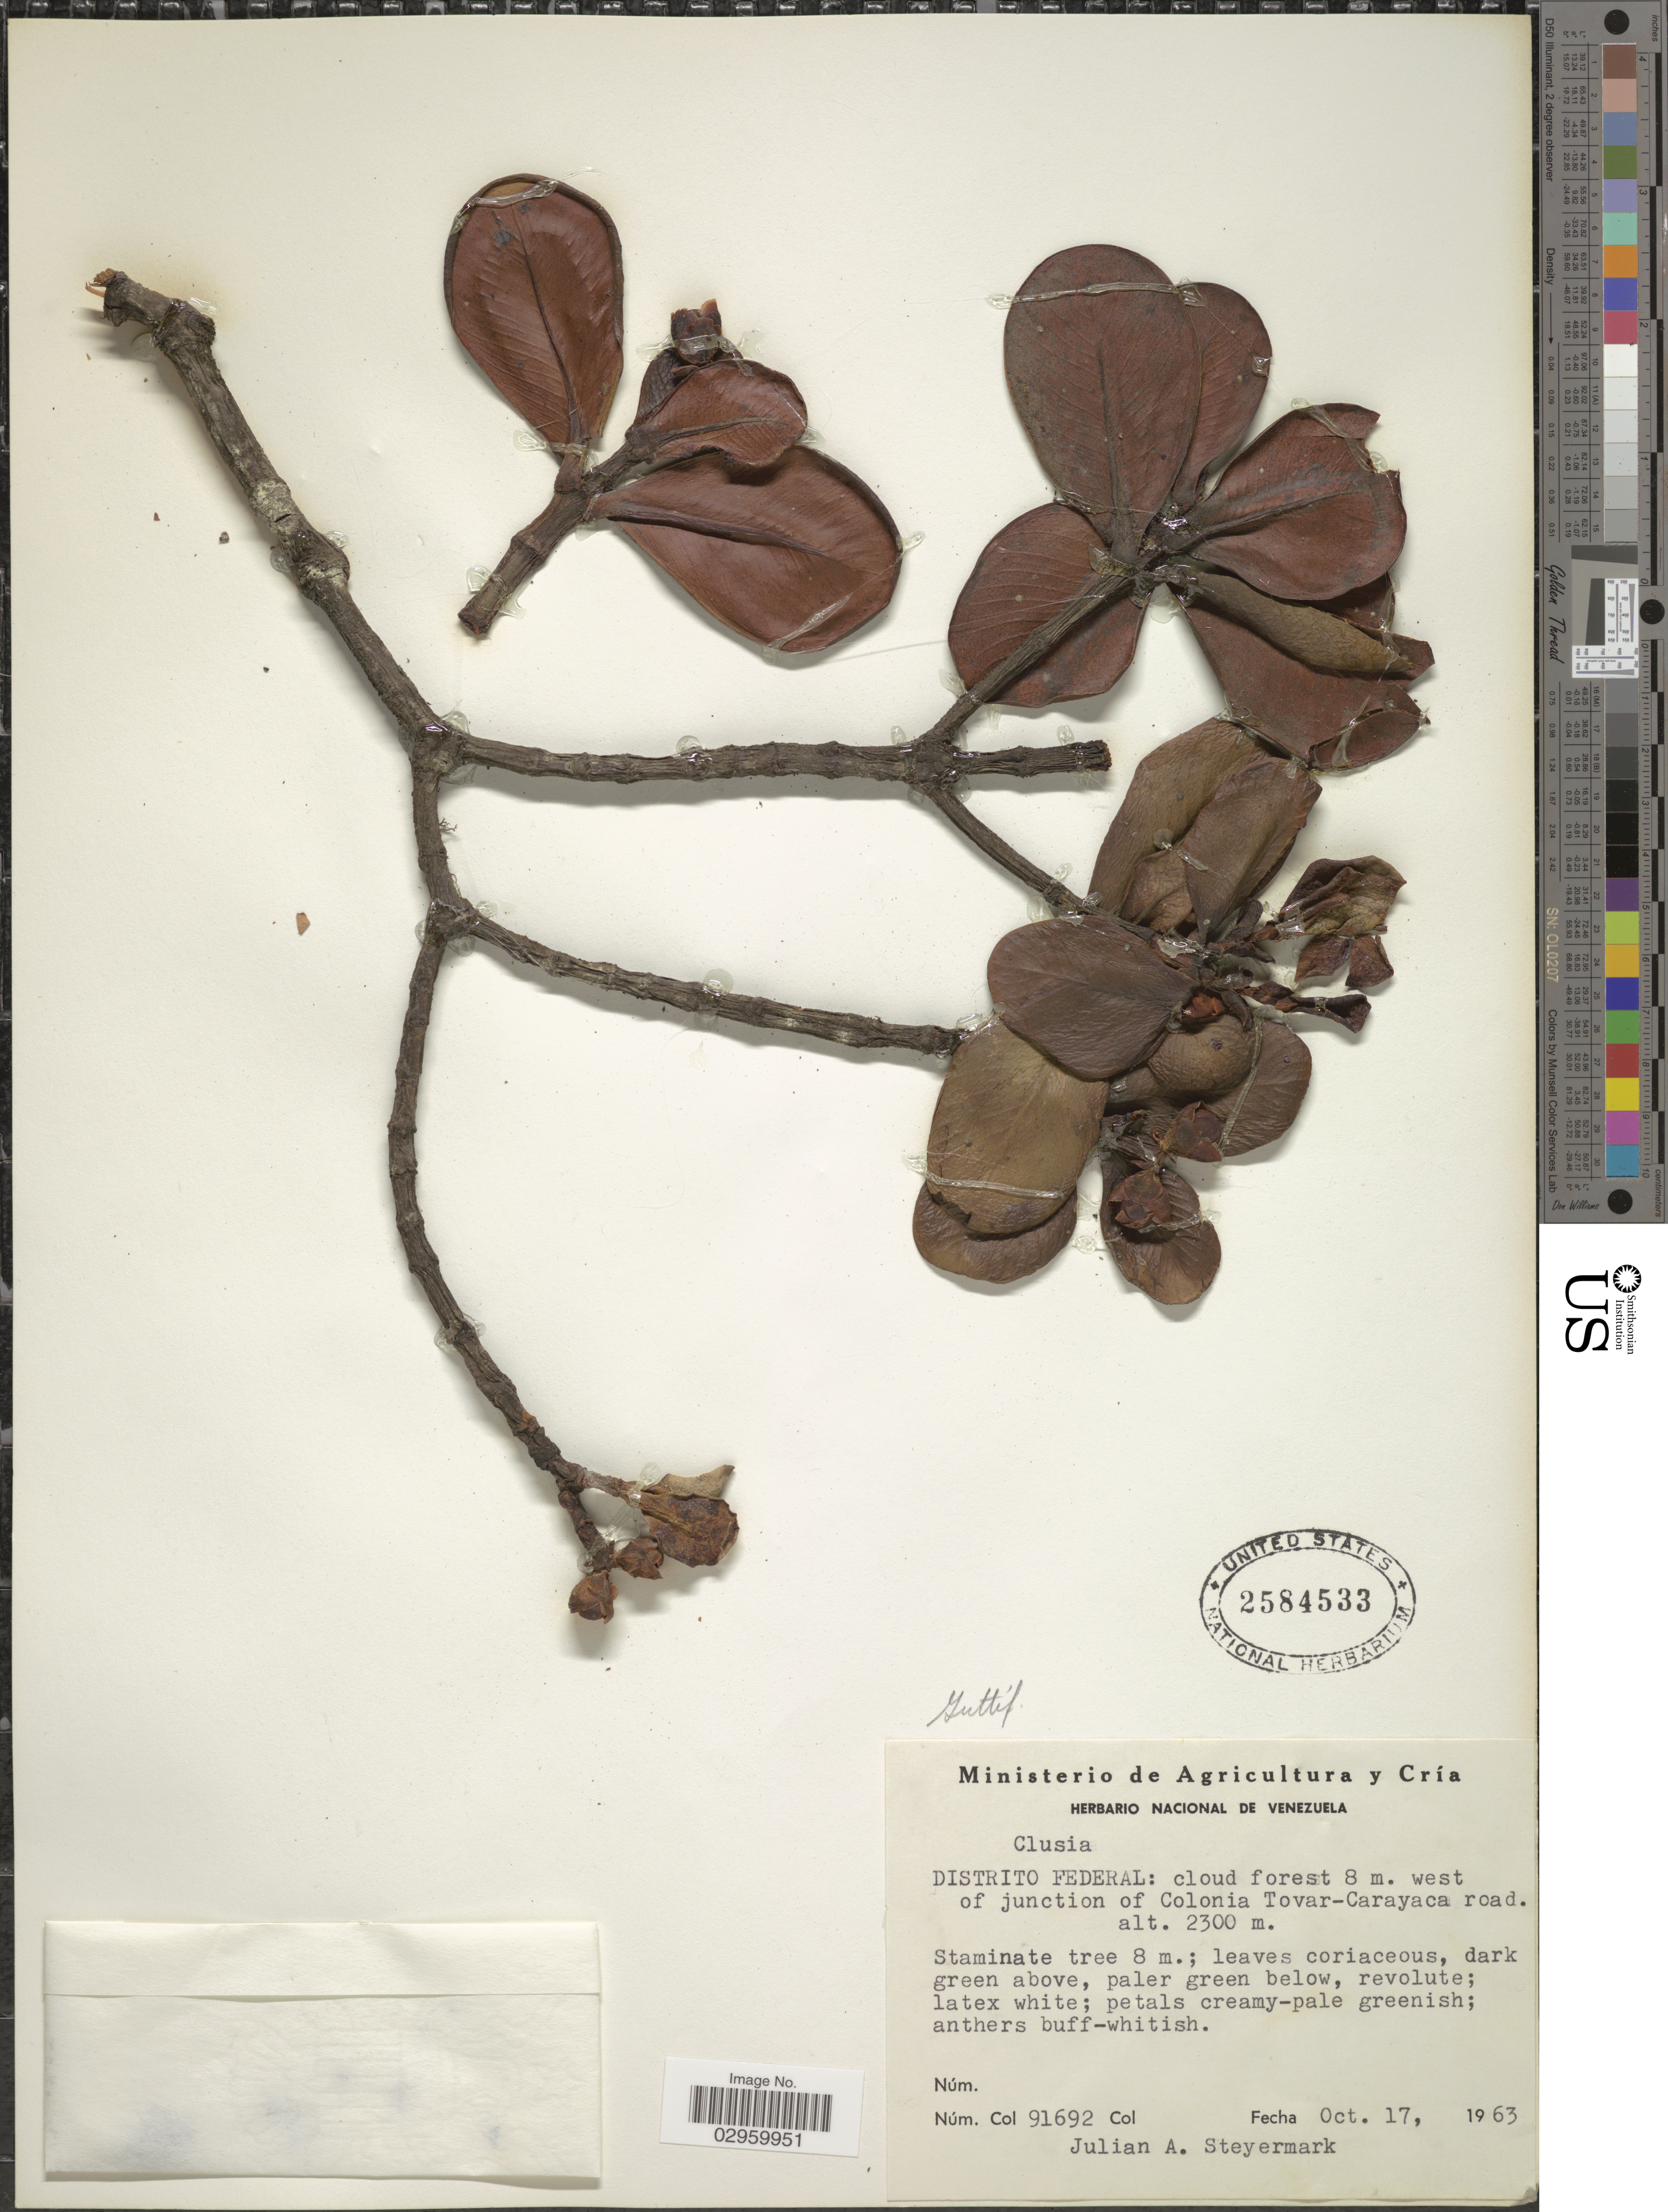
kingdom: Plantae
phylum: Tracheophyta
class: Magnoliopsida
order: Malpighiales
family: Clusiaceae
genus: Clusia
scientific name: Clusia sp.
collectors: J. Steyermark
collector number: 91692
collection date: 1963-10-17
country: Venezuela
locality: Distrito Federal: cloud forest 8 m. west of junction of Colonia Tovar-Carayaca road.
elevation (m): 2300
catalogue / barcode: US 2584533